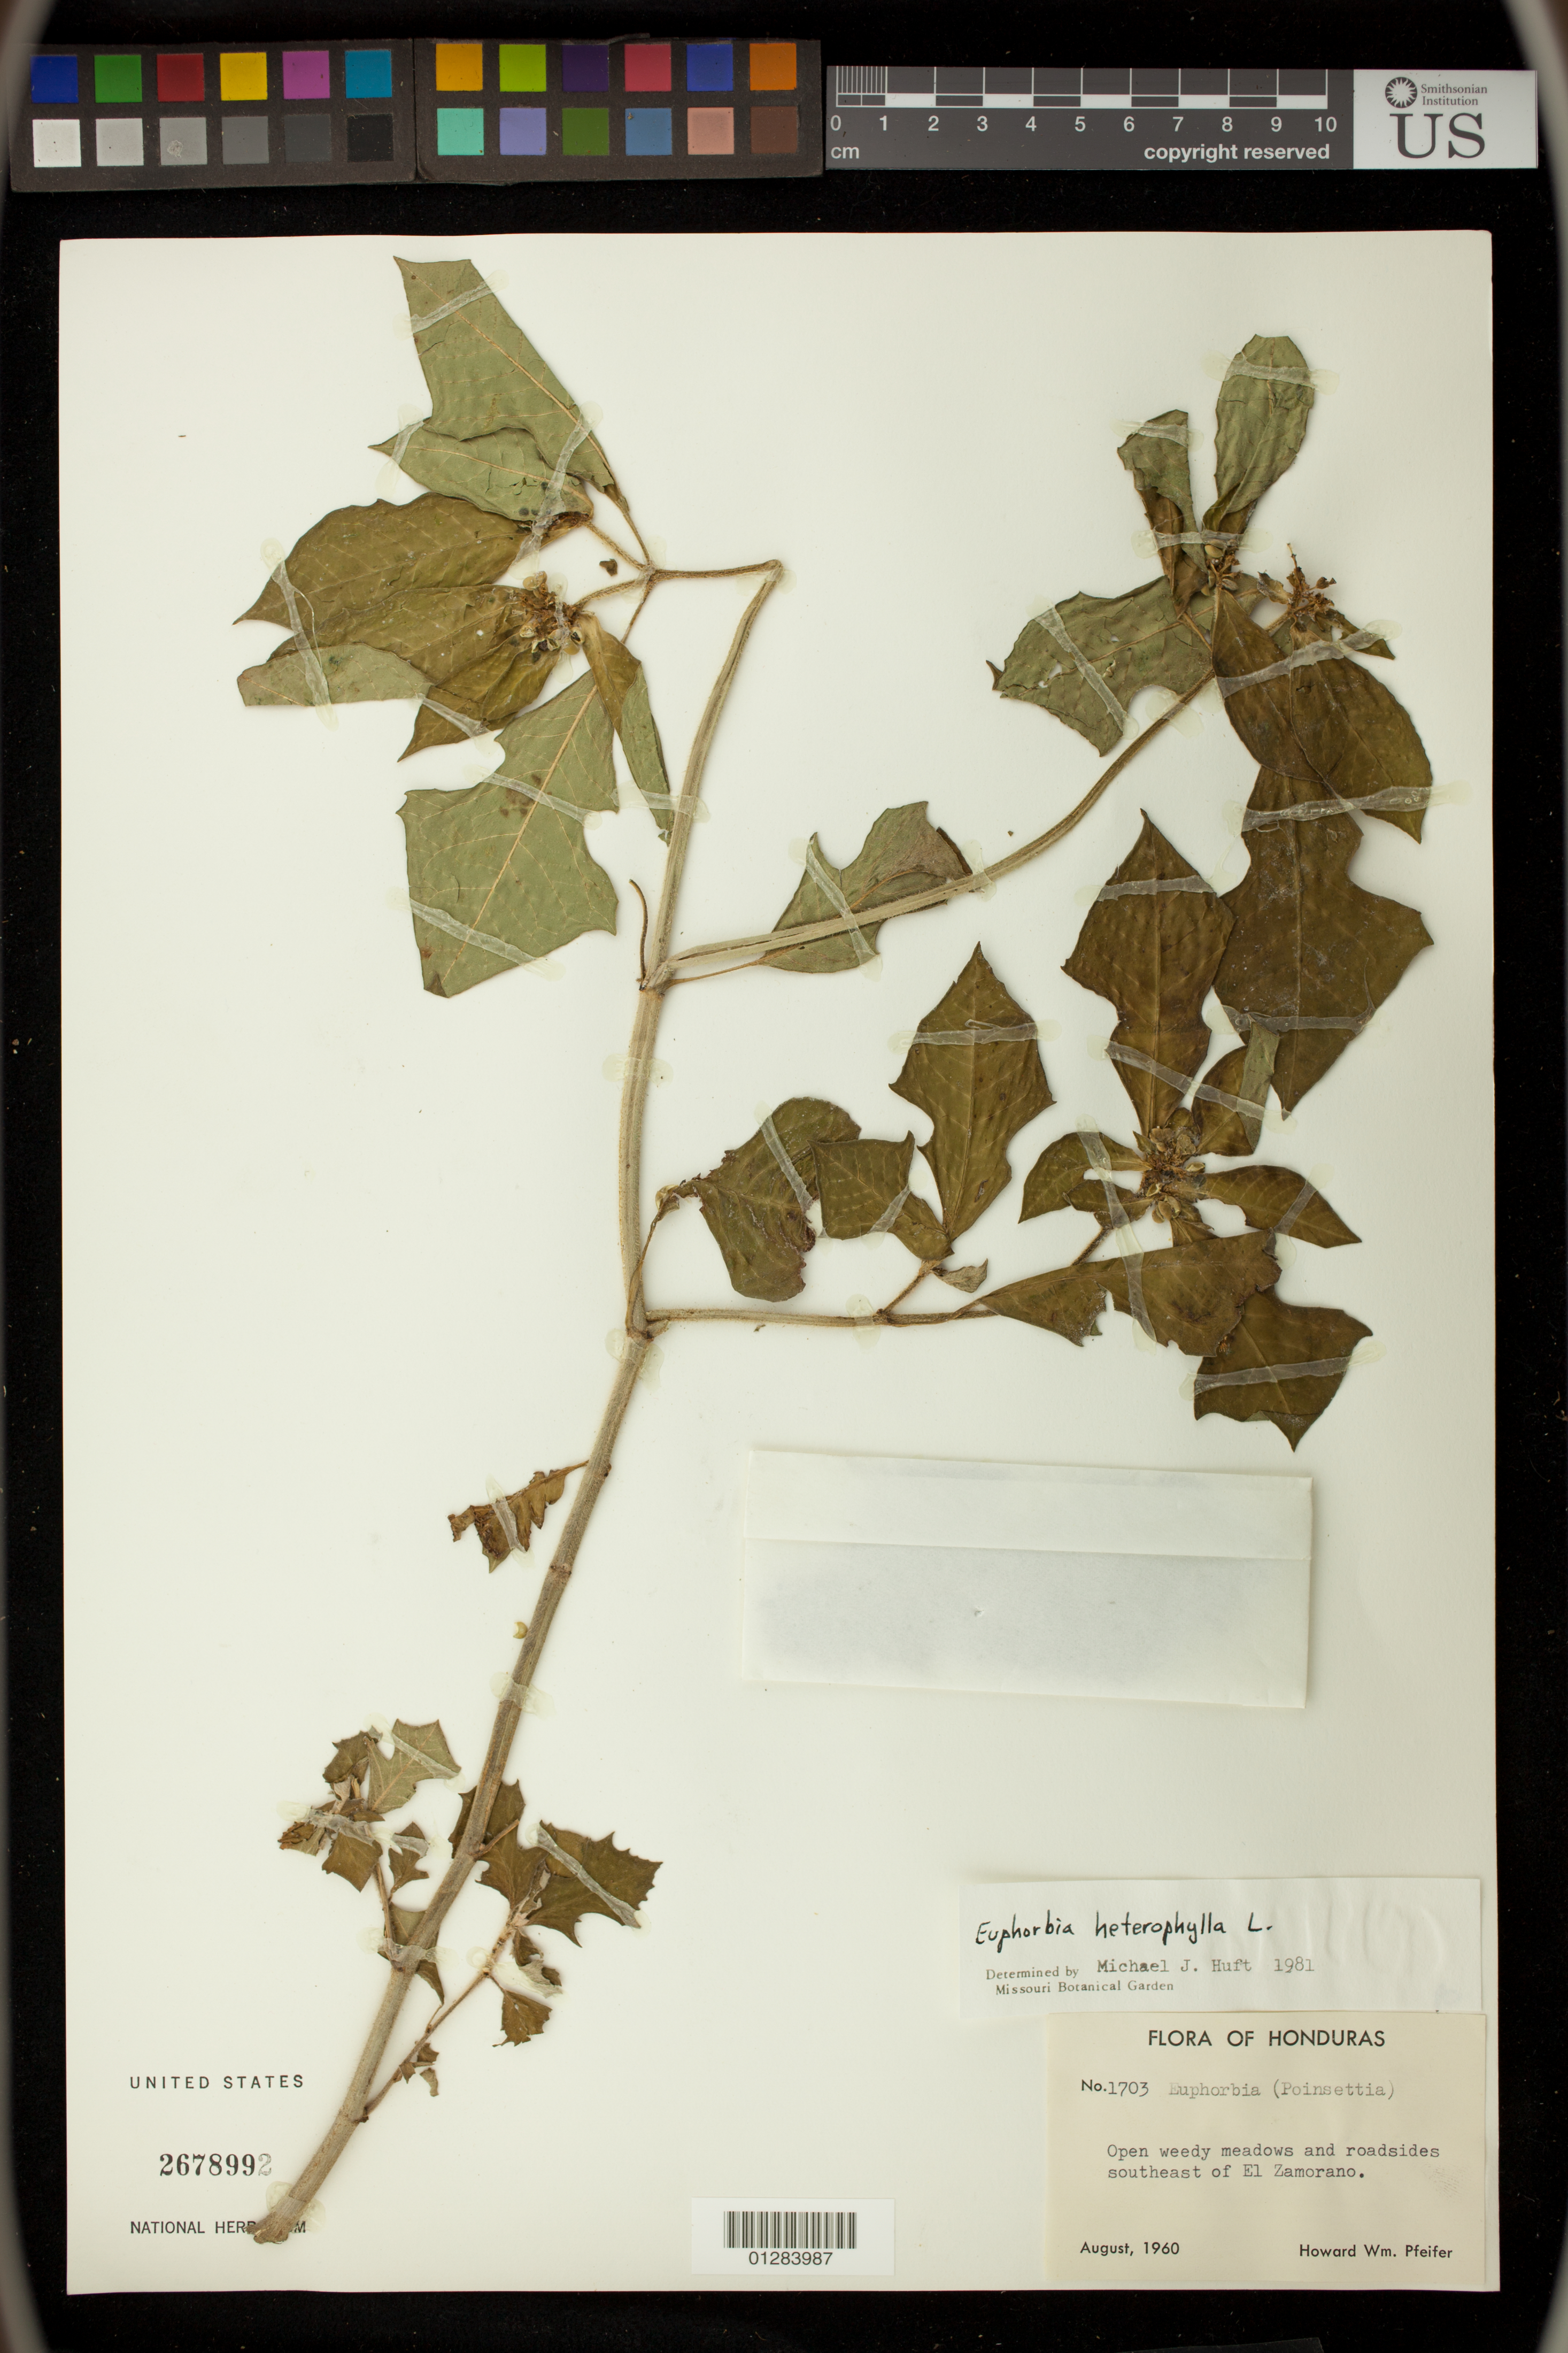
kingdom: Plantae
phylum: Tracheophyta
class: Magnoliopsida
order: Malpighiales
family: Euphorbiaceae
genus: Euphorbia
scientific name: Euphorbia heterophylla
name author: L.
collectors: H. W. Pfeifer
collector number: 1703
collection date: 1960-08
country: Honduras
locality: Meadows and roadsides southeast of El Zamorano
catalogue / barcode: US 267899